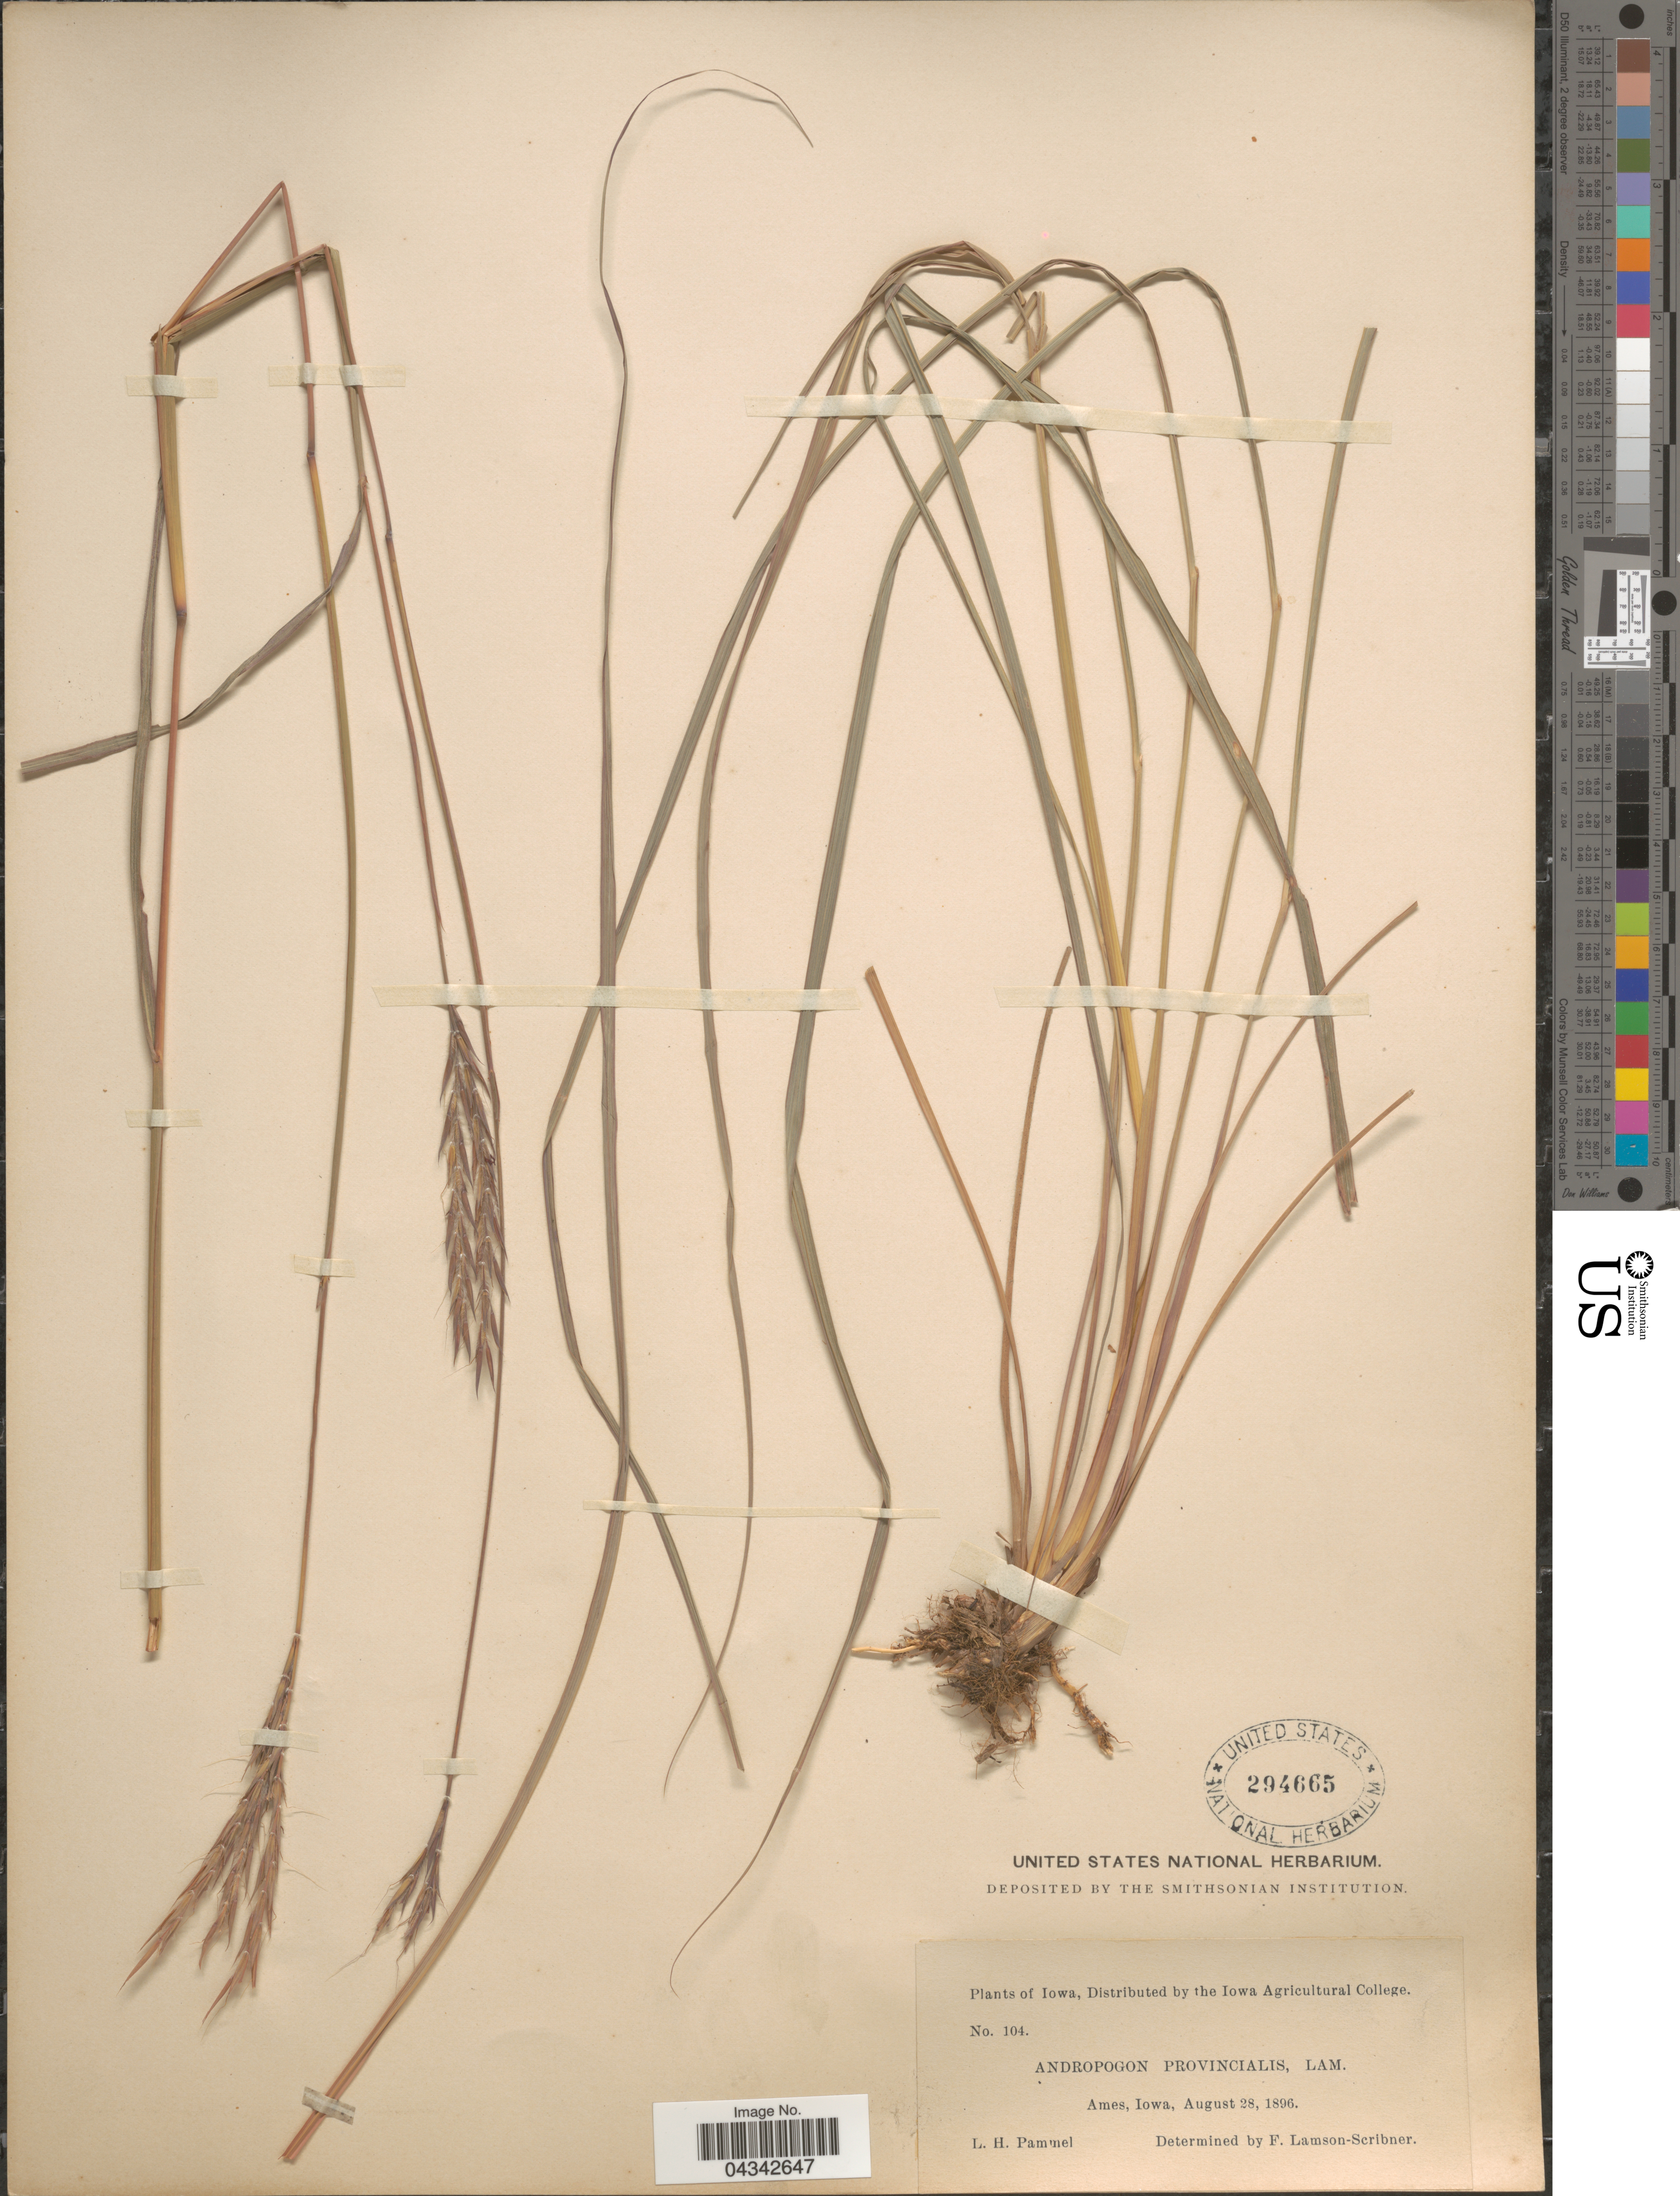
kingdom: Plantae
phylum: Tracheophyta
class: Liliopsida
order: Poales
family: Poaceae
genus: Andropogon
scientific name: Andropogon gerardii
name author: Vitman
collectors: L. Pammel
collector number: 104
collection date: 1896-08-28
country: United States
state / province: Iowa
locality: Ames.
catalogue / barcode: US 294665